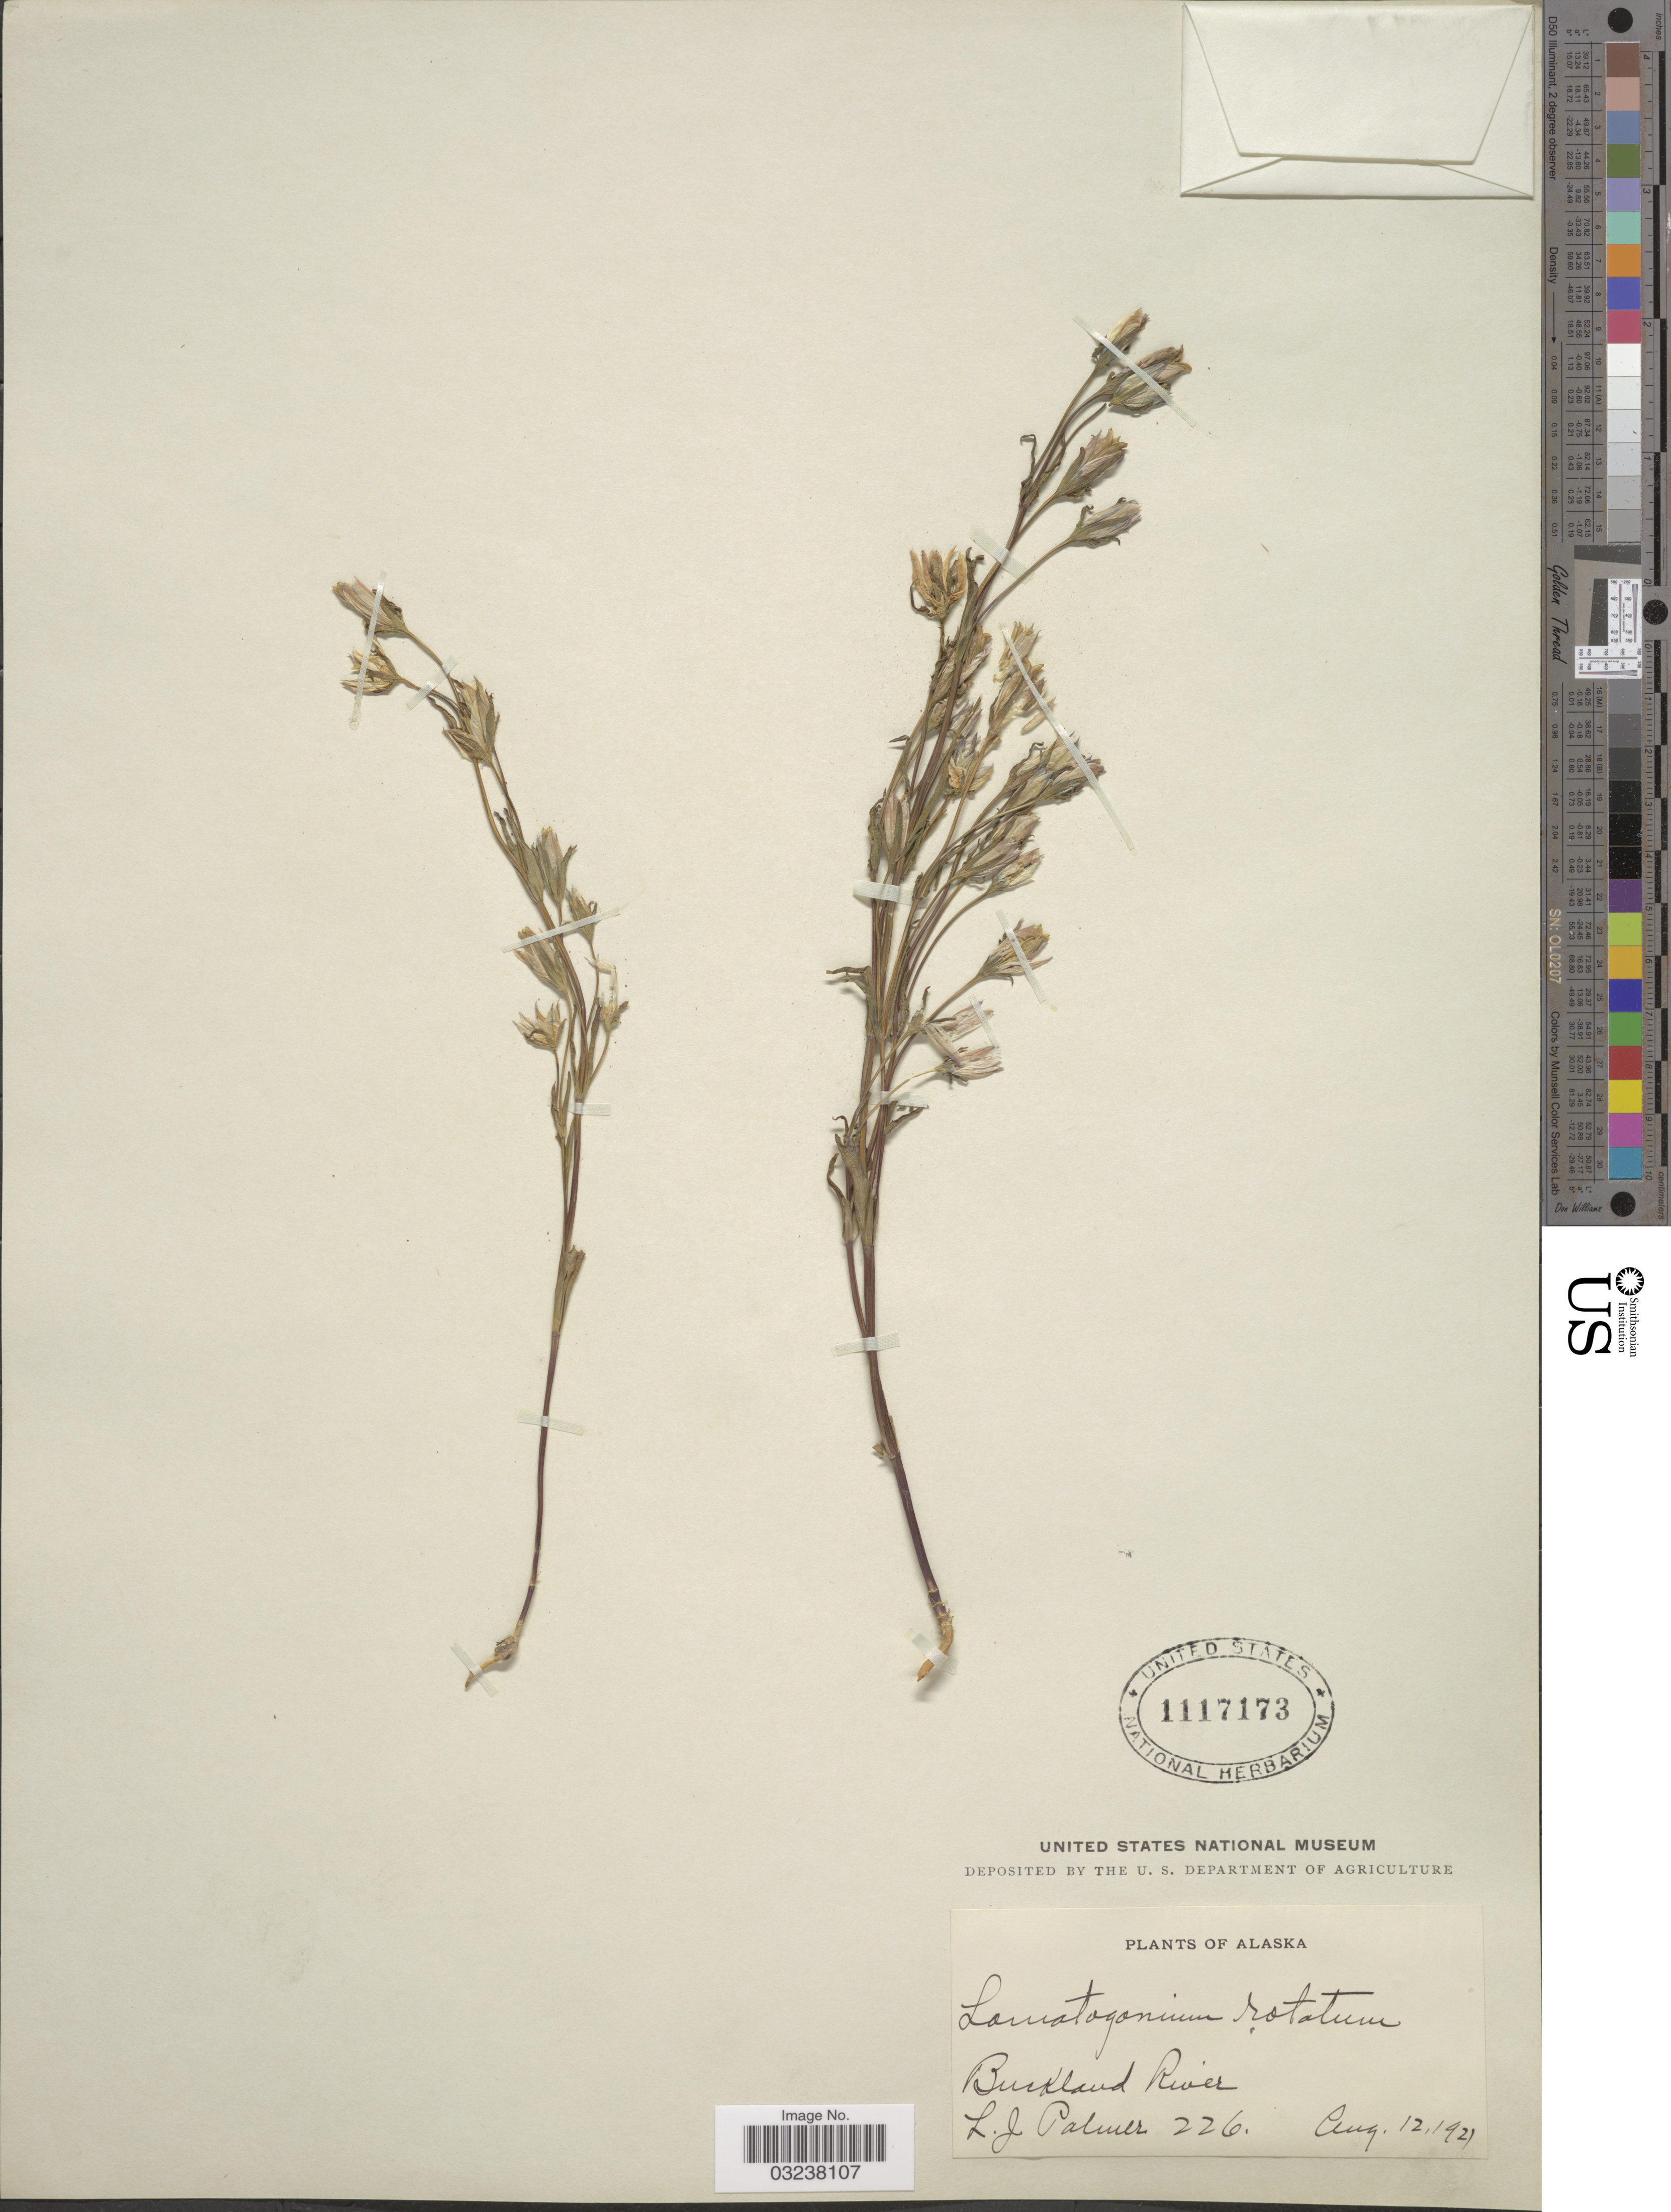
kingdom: Plantae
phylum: Tracheophyta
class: Magnoliopsida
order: Gentianales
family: Gentianaceae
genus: Lomatogonium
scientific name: Lomatogonium rotatum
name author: (L.) Fr.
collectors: L. J. Palmer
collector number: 226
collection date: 1921-08-12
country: United States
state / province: Alaska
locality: Buckland River.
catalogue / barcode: US 1117173